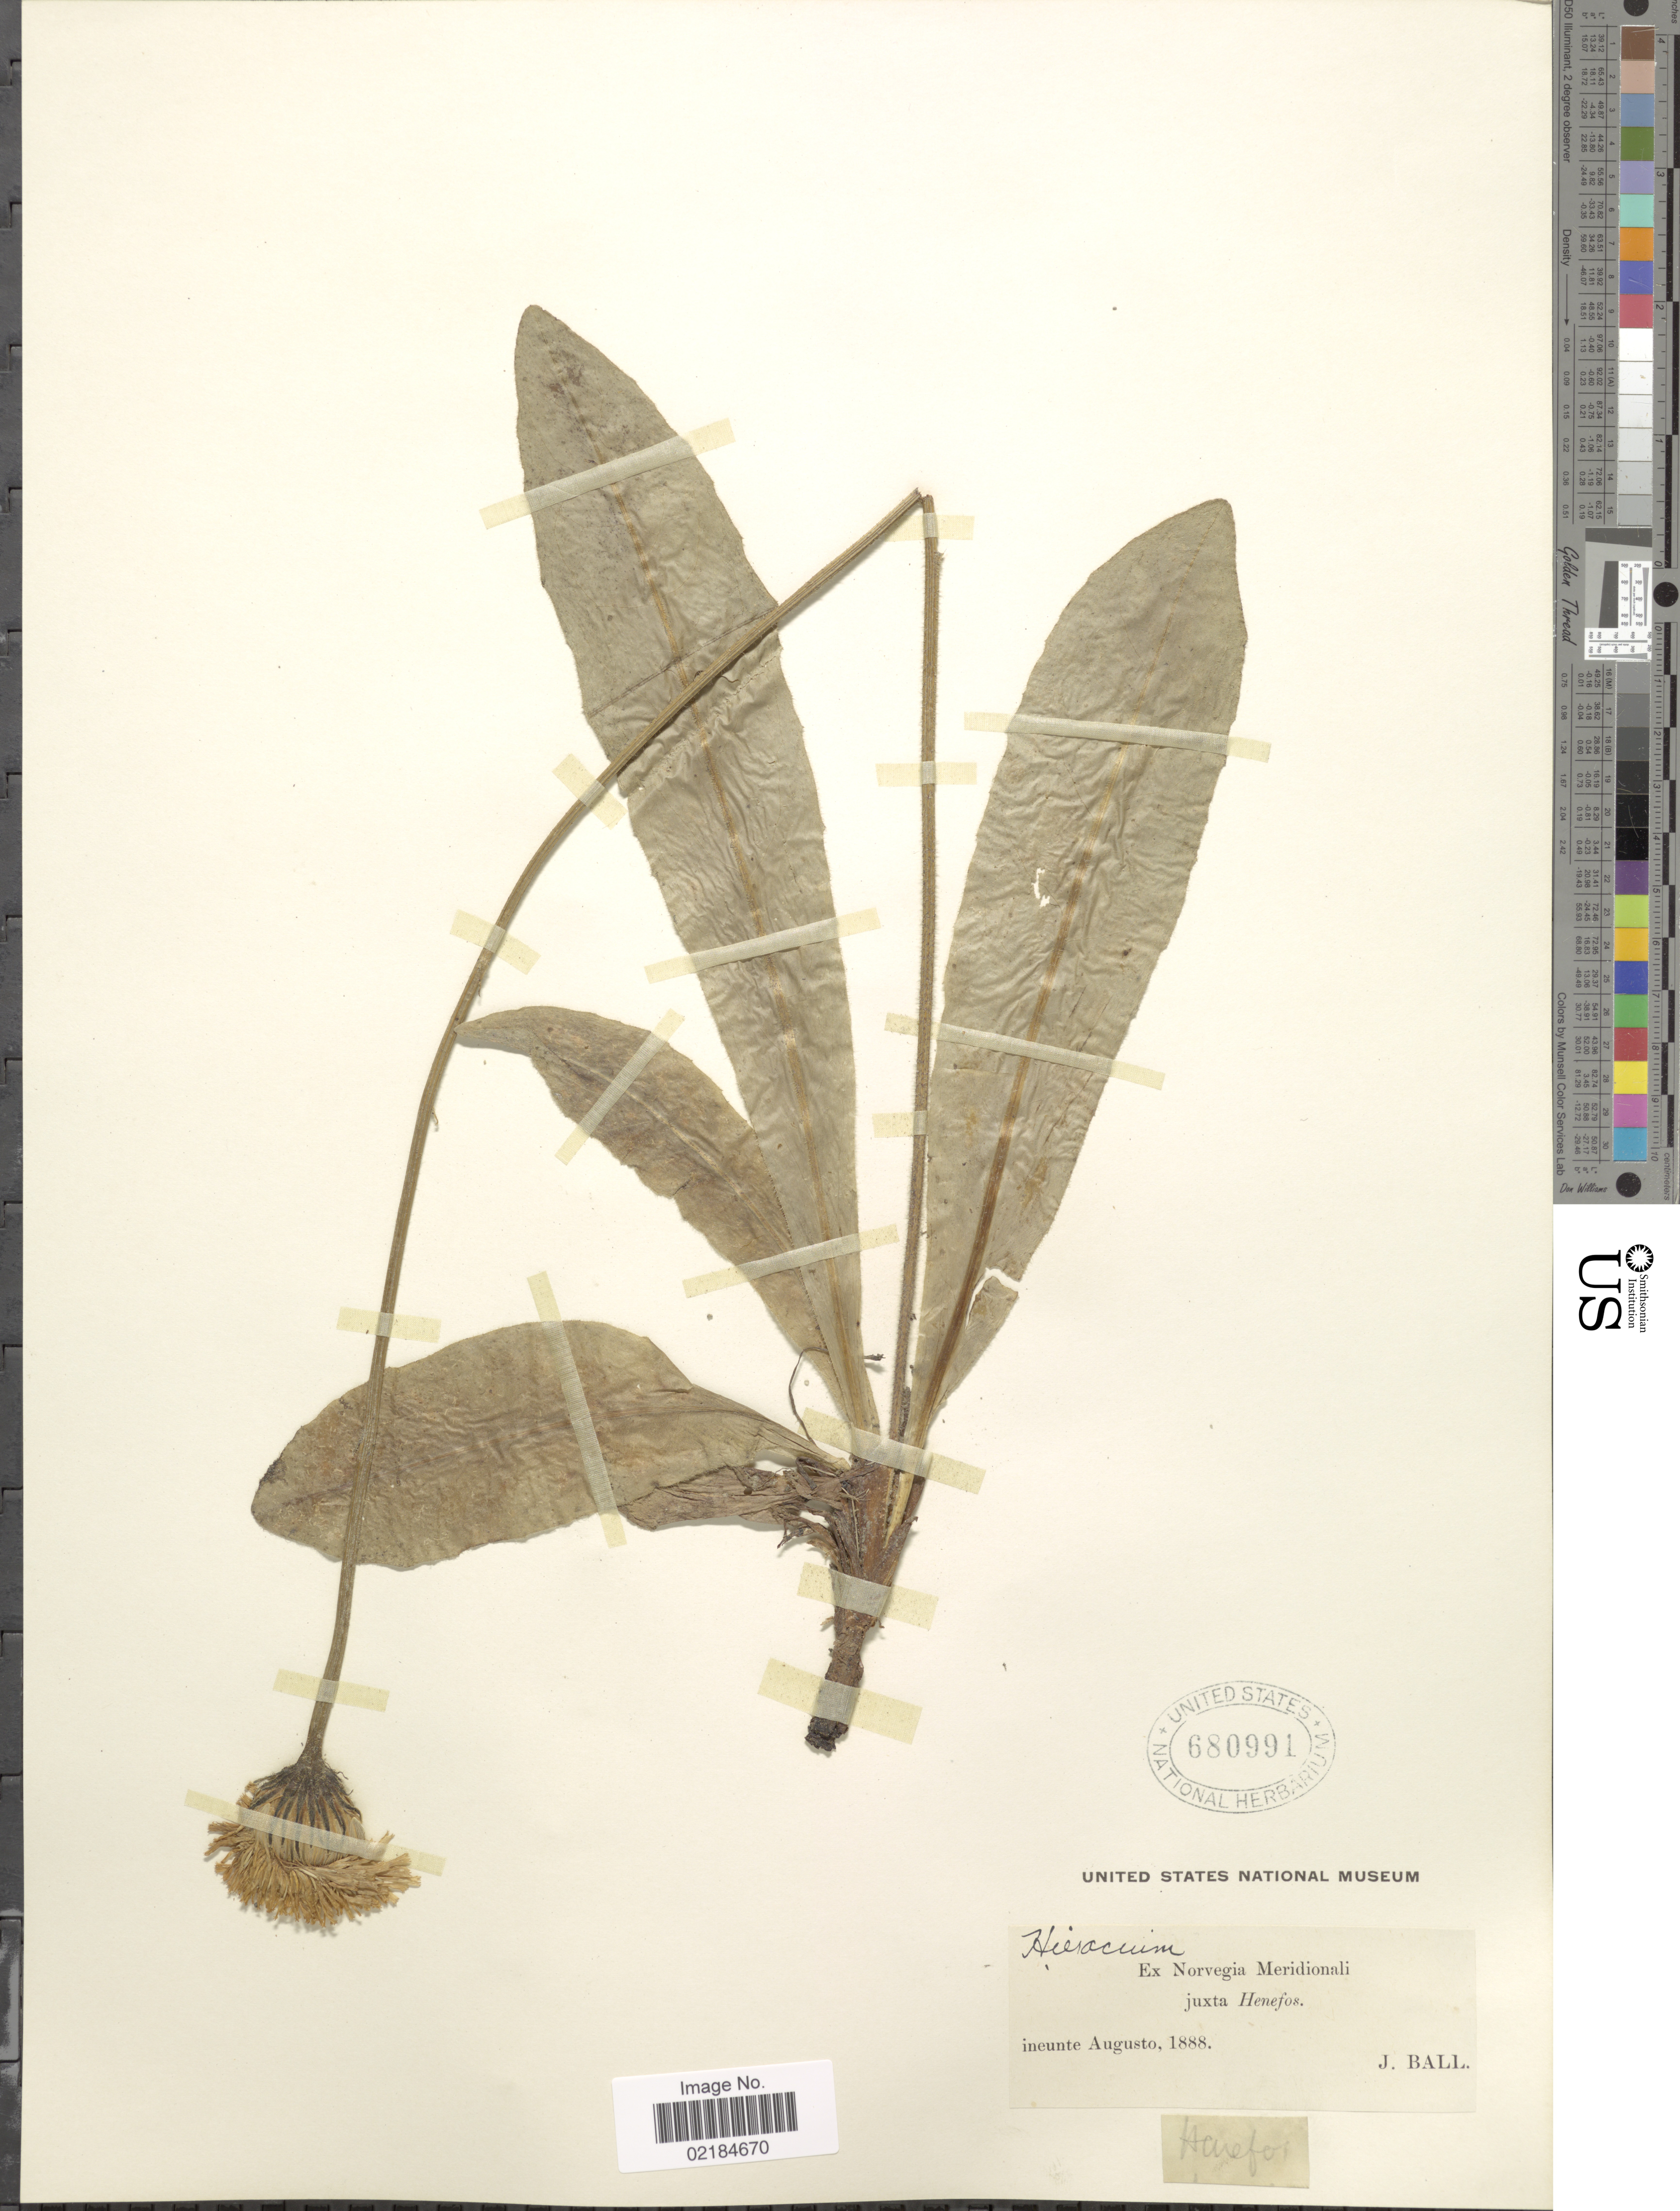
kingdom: Plantae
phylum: Tracheophyta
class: Magnoliopsida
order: Asterales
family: Asteraceae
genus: Hieracium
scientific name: Hieracium repandulare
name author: Druce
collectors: J. Ball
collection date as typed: Ineunte Augusto, 1888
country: Norway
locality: Norvegia Meridionali, juxta Henefos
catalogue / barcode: US 680991